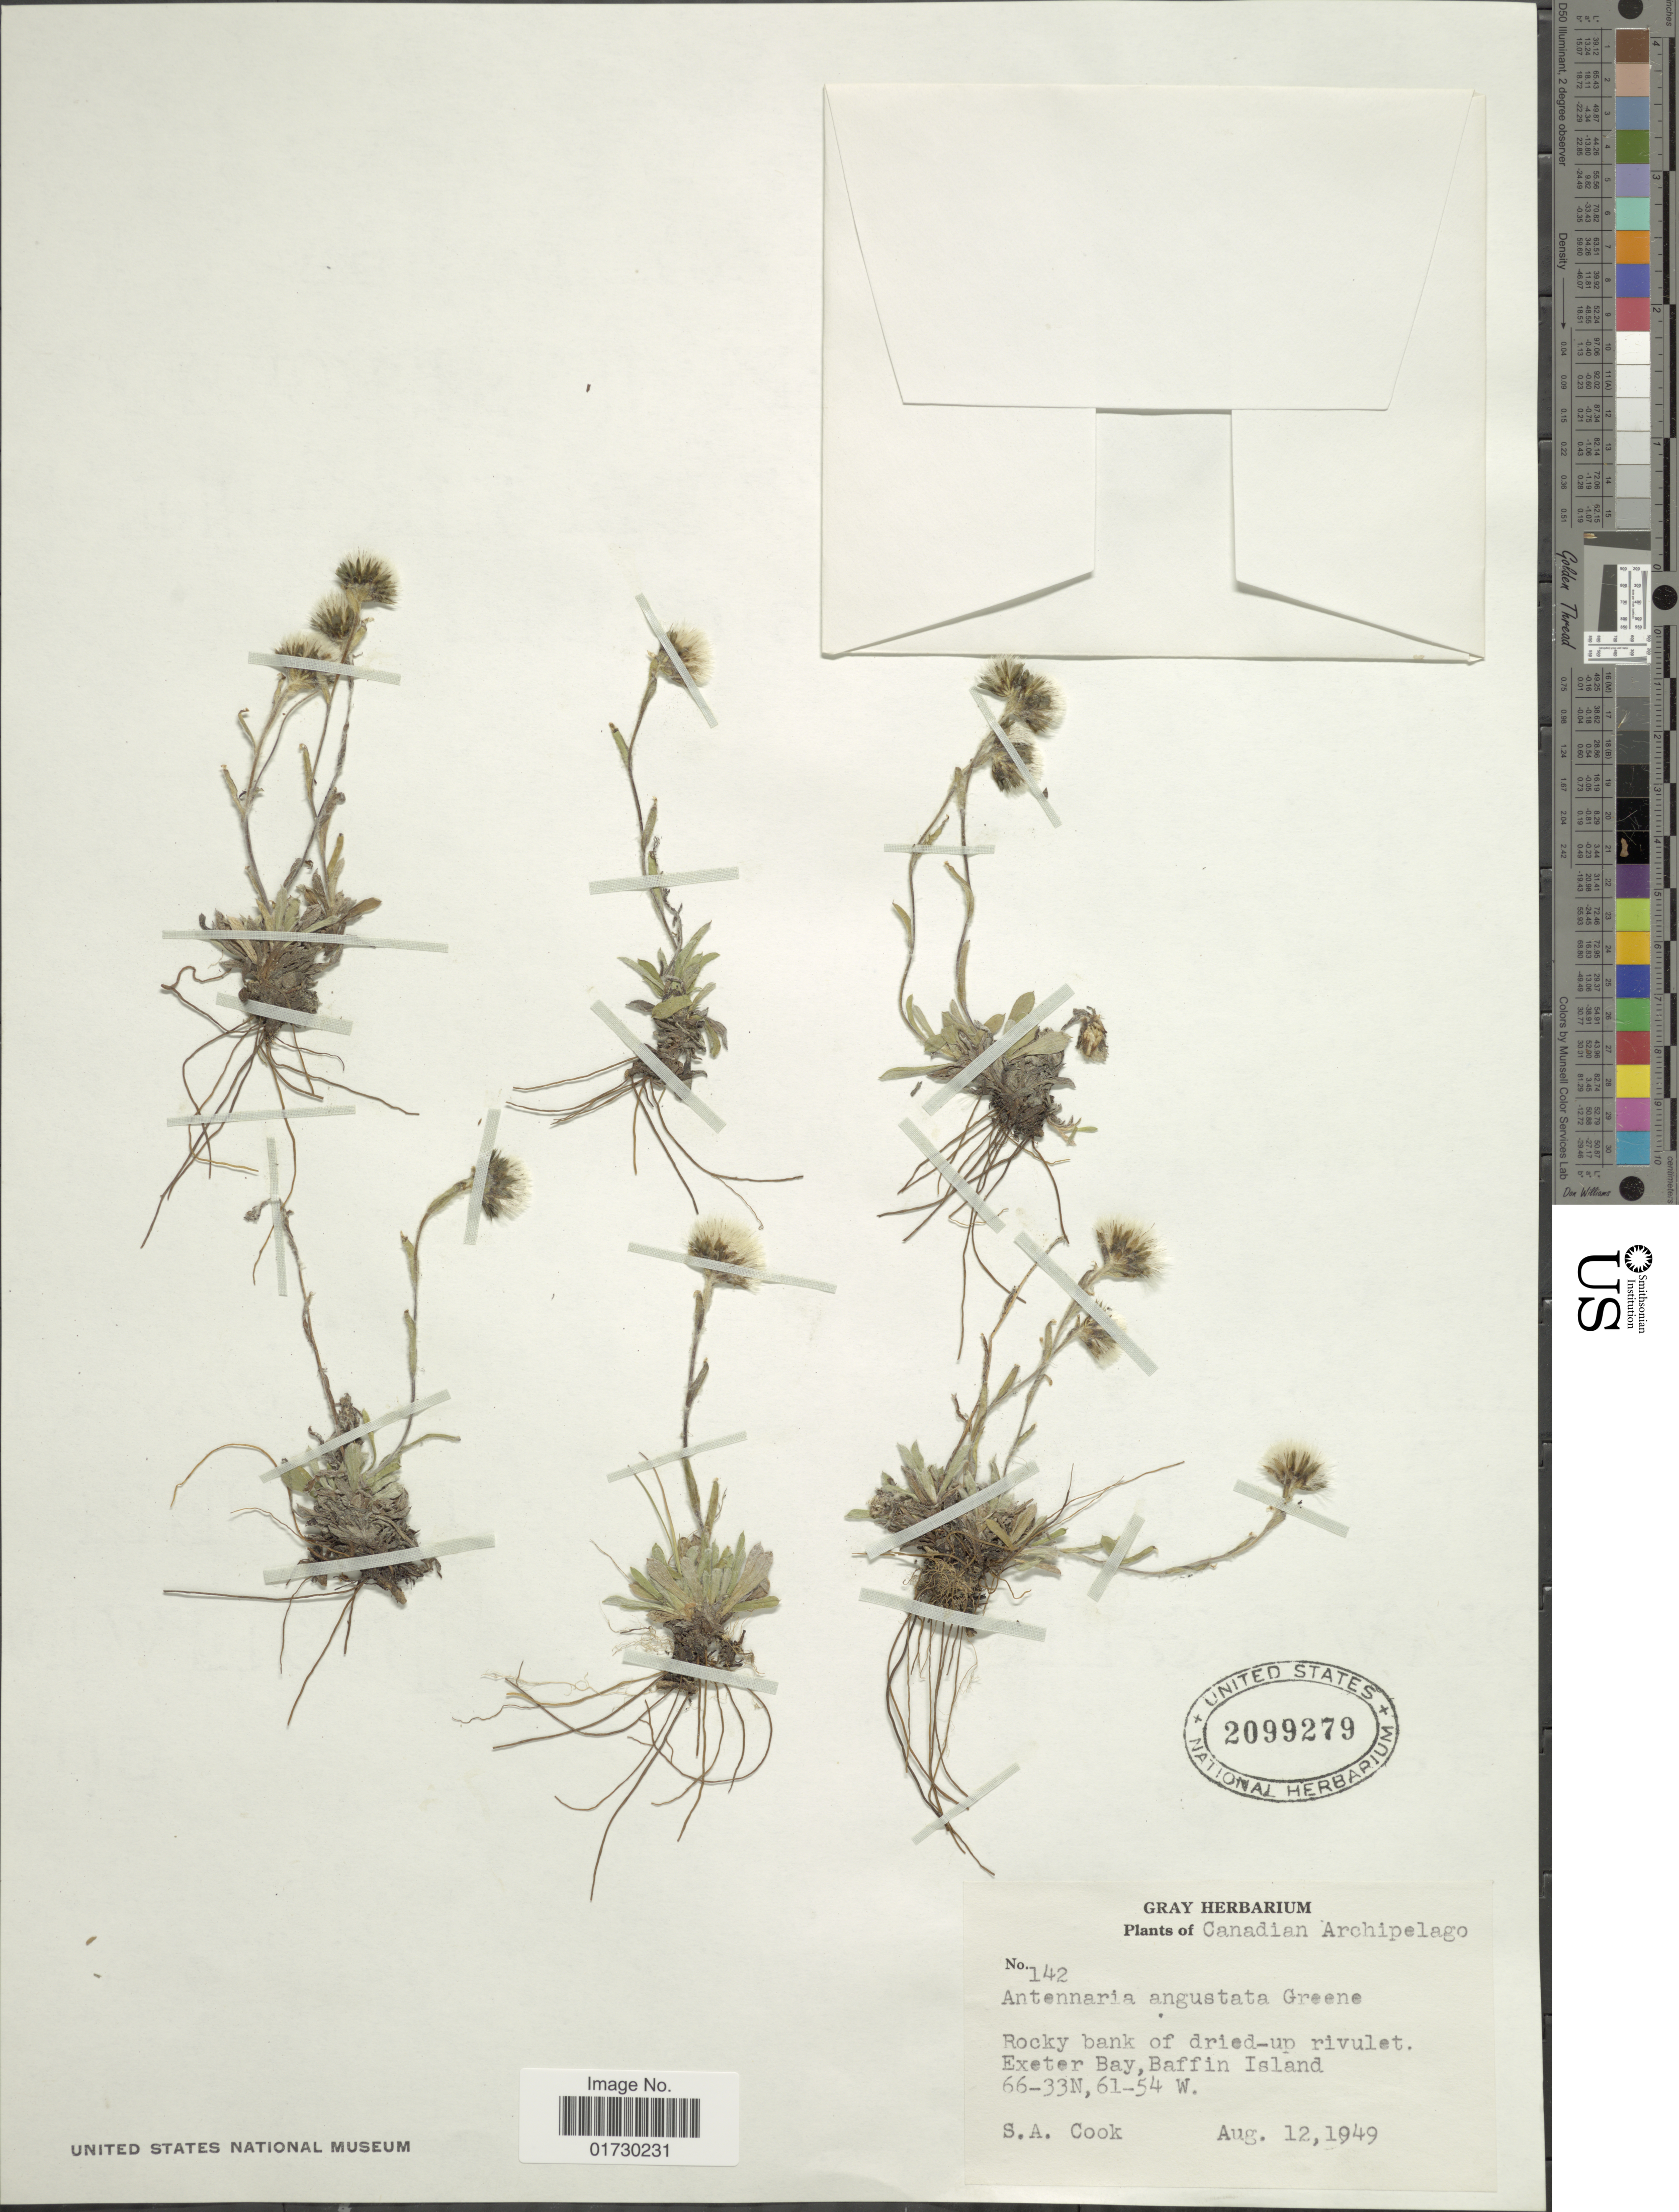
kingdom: Plantae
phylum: Tracheophyta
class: Magnoliopsida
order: Asterales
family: Asteraceae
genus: Antennaria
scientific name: Antennaria angustata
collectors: S. A. Cook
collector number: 142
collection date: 1949-08-12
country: Canada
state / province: Nunavut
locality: Canadian Archipelago, Rocky bank of dried-upo rivulet, Exeter Bay, Baffin Island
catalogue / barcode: US 2099279